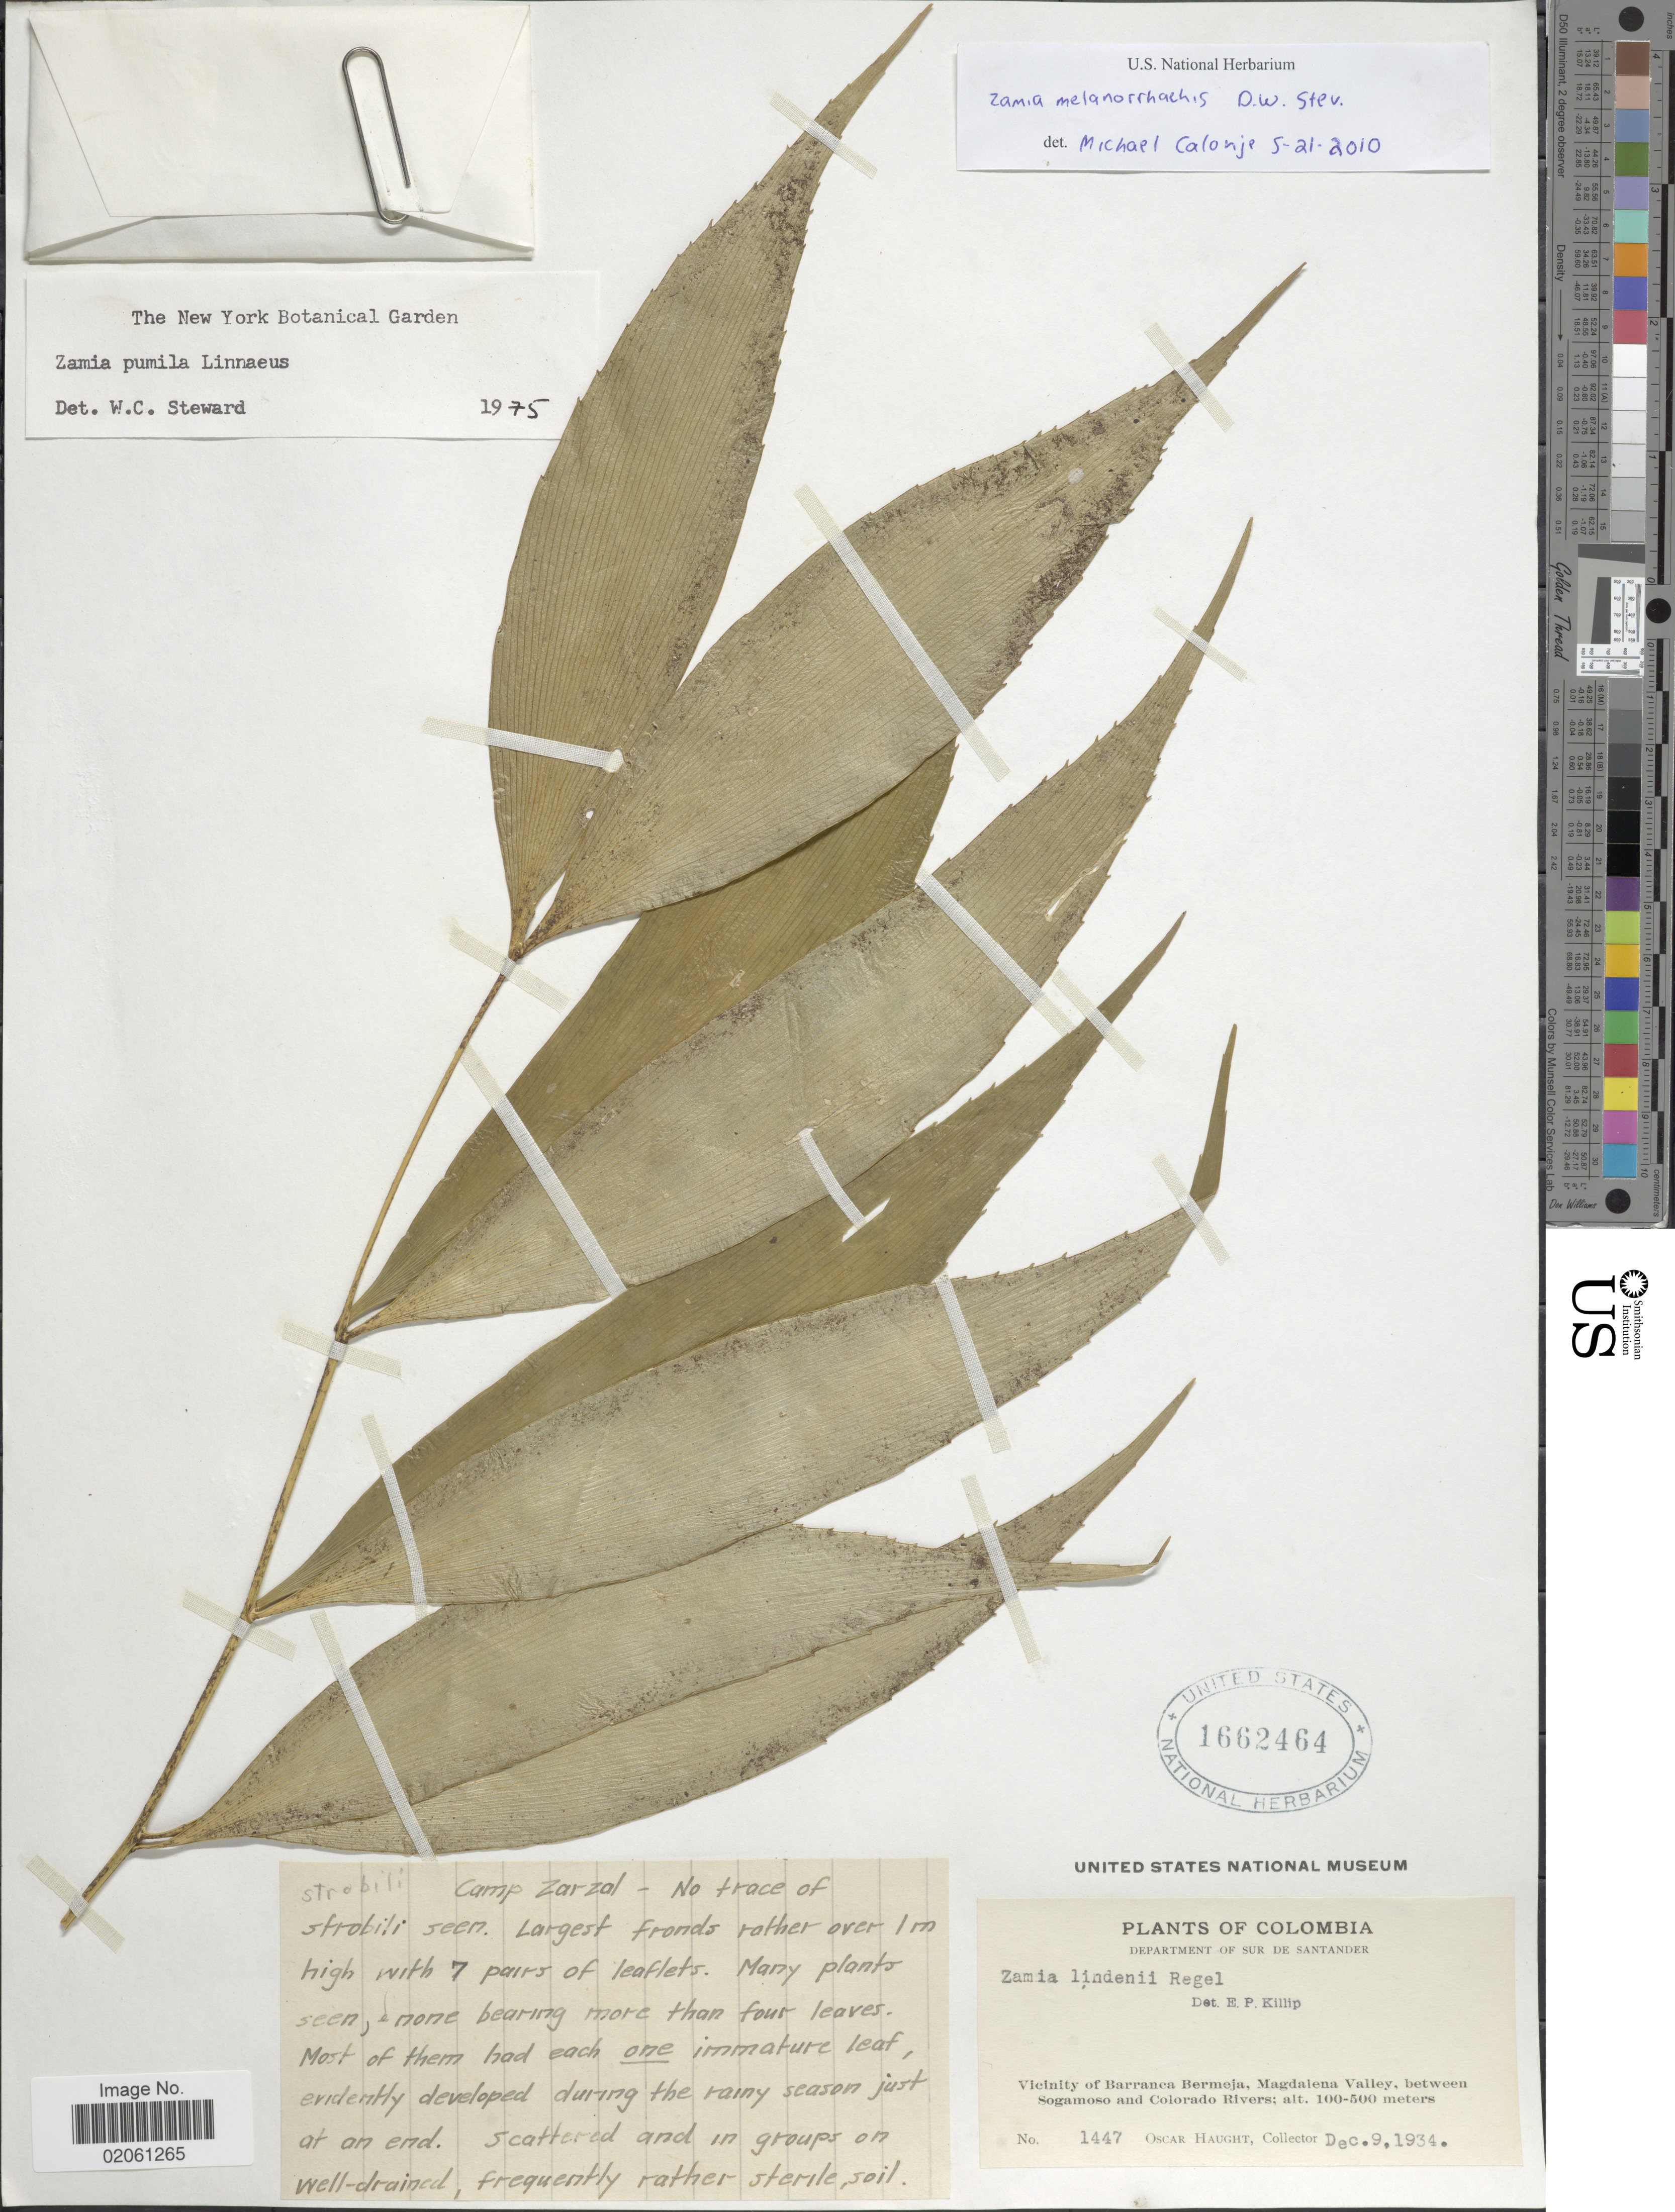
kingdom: Plantae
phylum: Tracheophyta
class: Cycadopsida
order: Cycadales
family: Zamiaceae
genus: Zamia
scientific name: Zamia melanorrhachis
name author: D.W. Stev.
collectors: O. Haught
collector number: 1447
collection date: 1934-12-09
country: Colombia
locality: Department of Sur de Santander. Vicinity of Barranca Bermeja, Magdalena Valley, between Sogamoso and Colorado Rivers. Camp Zarzal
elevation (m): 100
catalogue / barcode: US 1662464